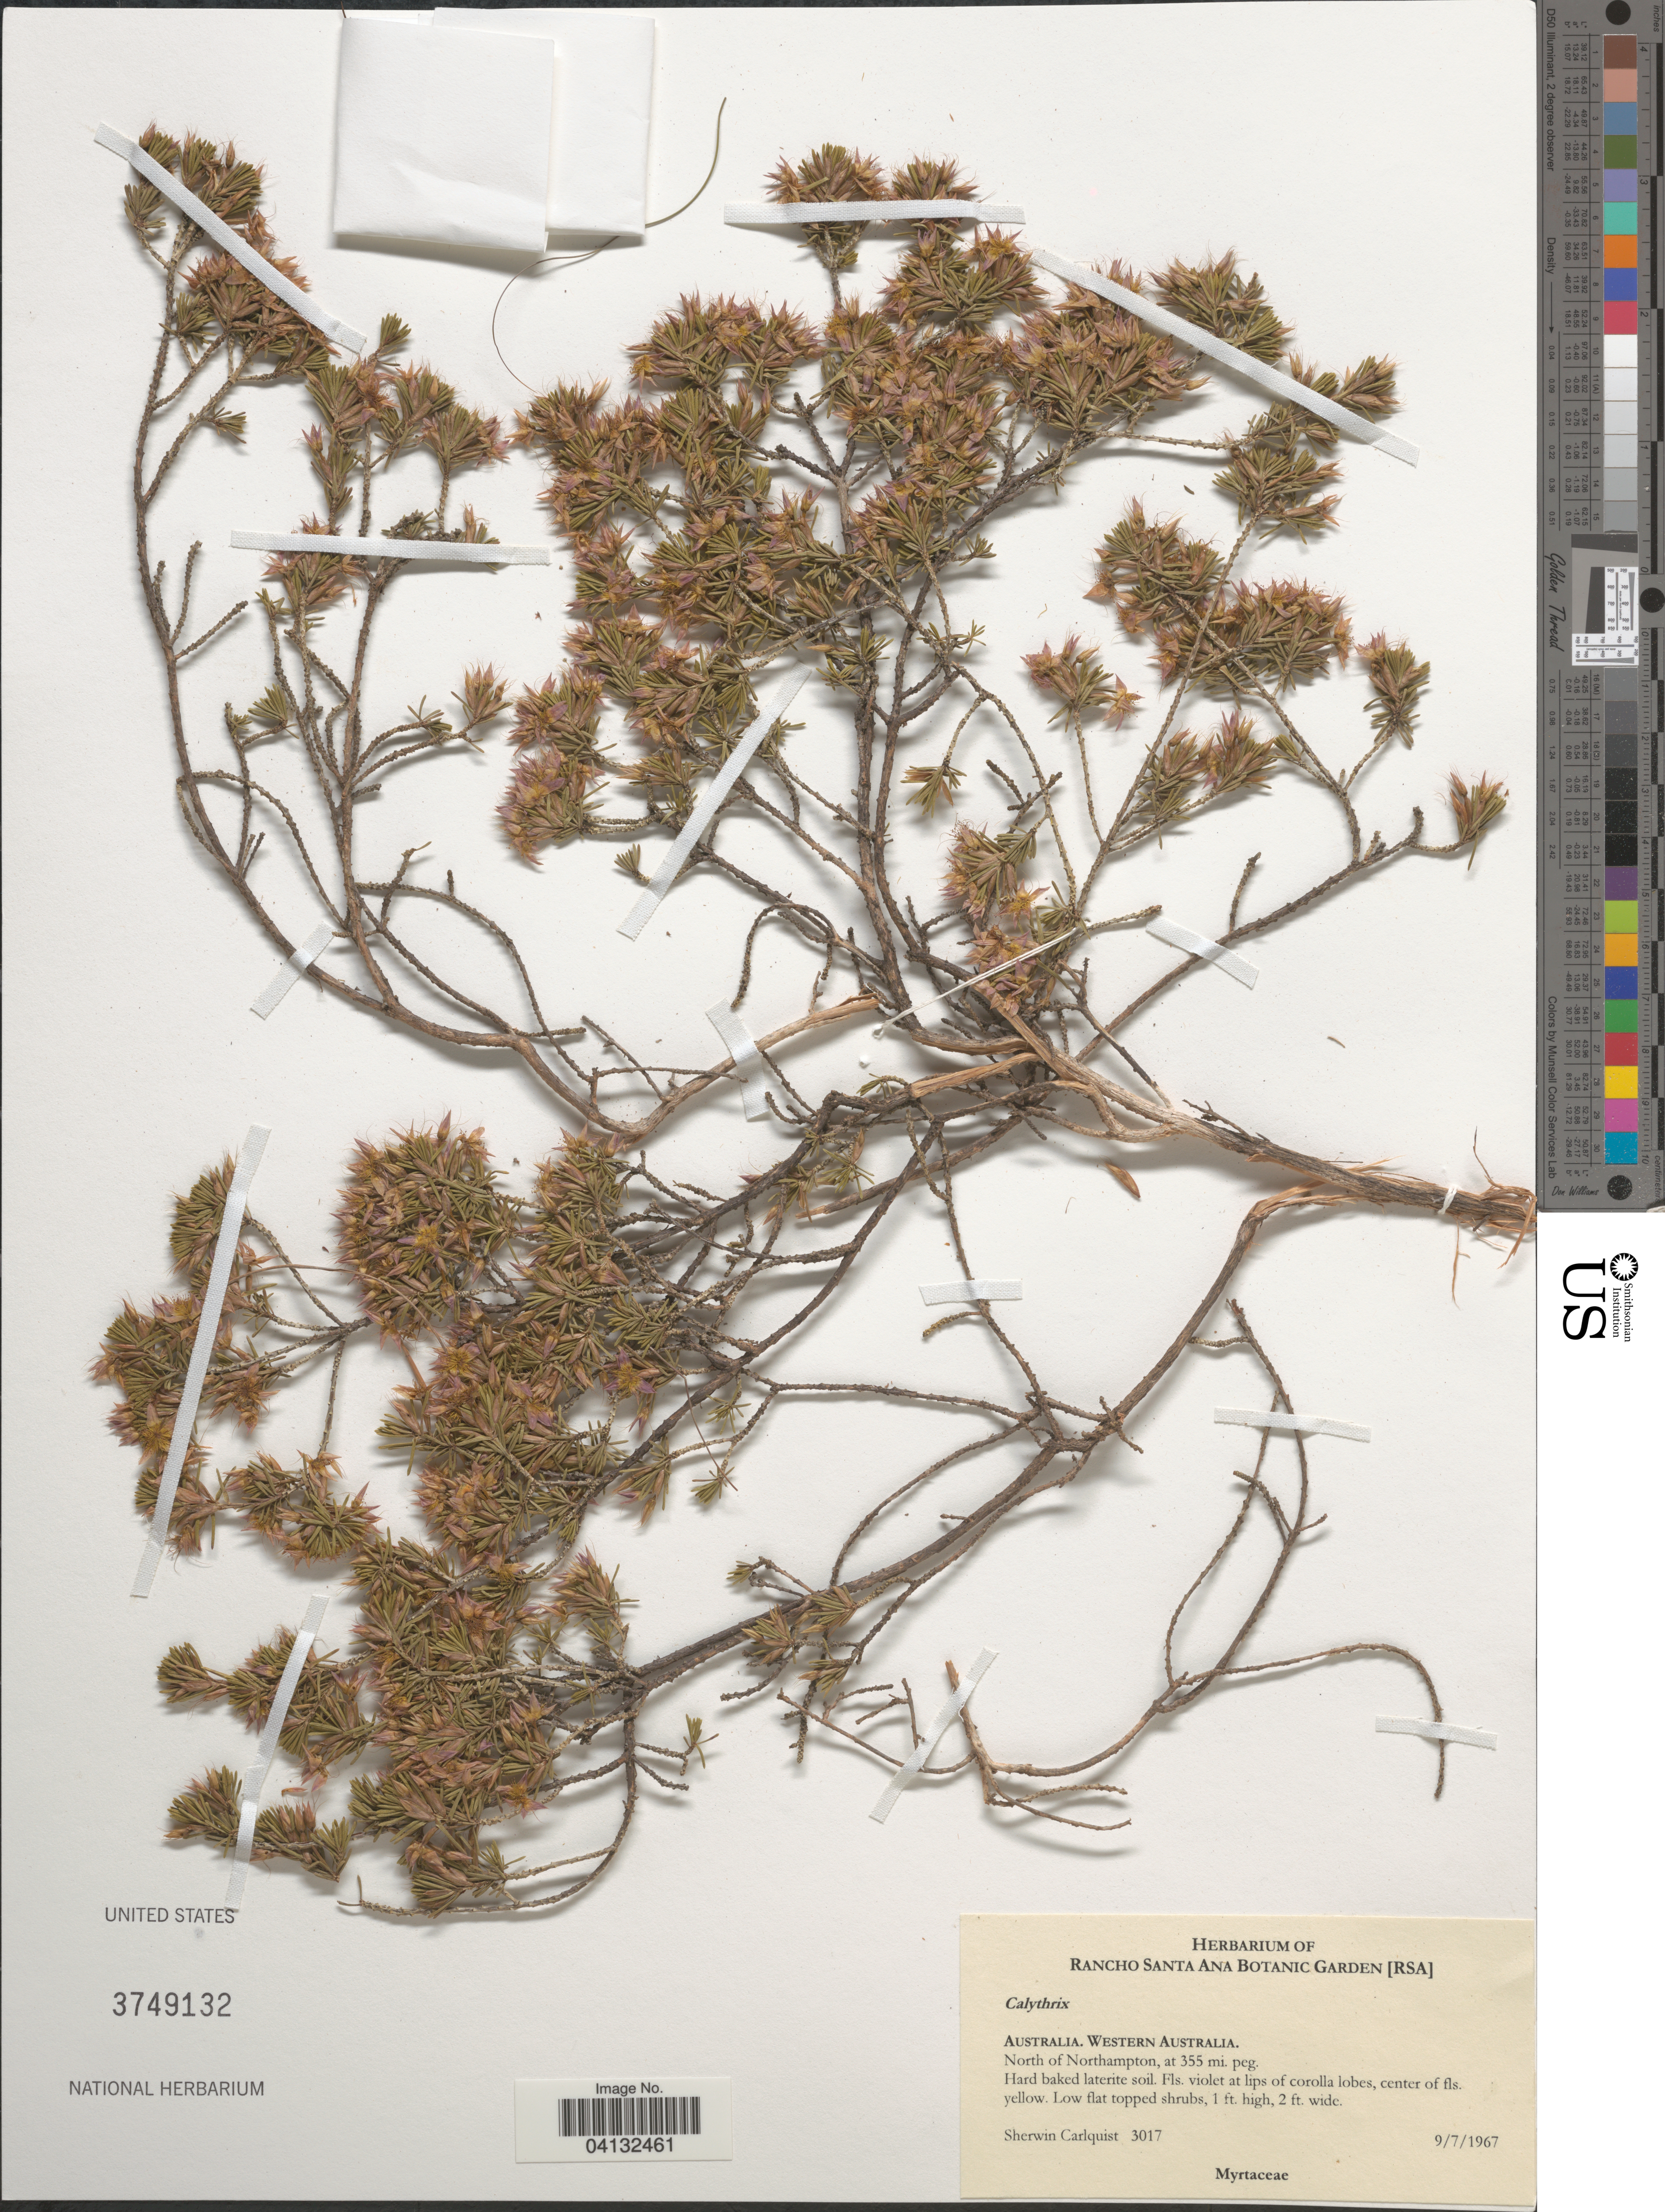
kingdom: Plantae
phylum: Tracheophyta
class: Magnoliopsida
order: Myrtales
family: Myrtaceae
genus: Calytrix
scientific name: Calytrix sp.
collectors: S. Carlquist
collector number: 3017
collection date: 1967-07-09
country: Australia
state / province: Western Australia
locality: North of Northampton, at 355 mi. peg.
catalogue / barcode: US 3749132